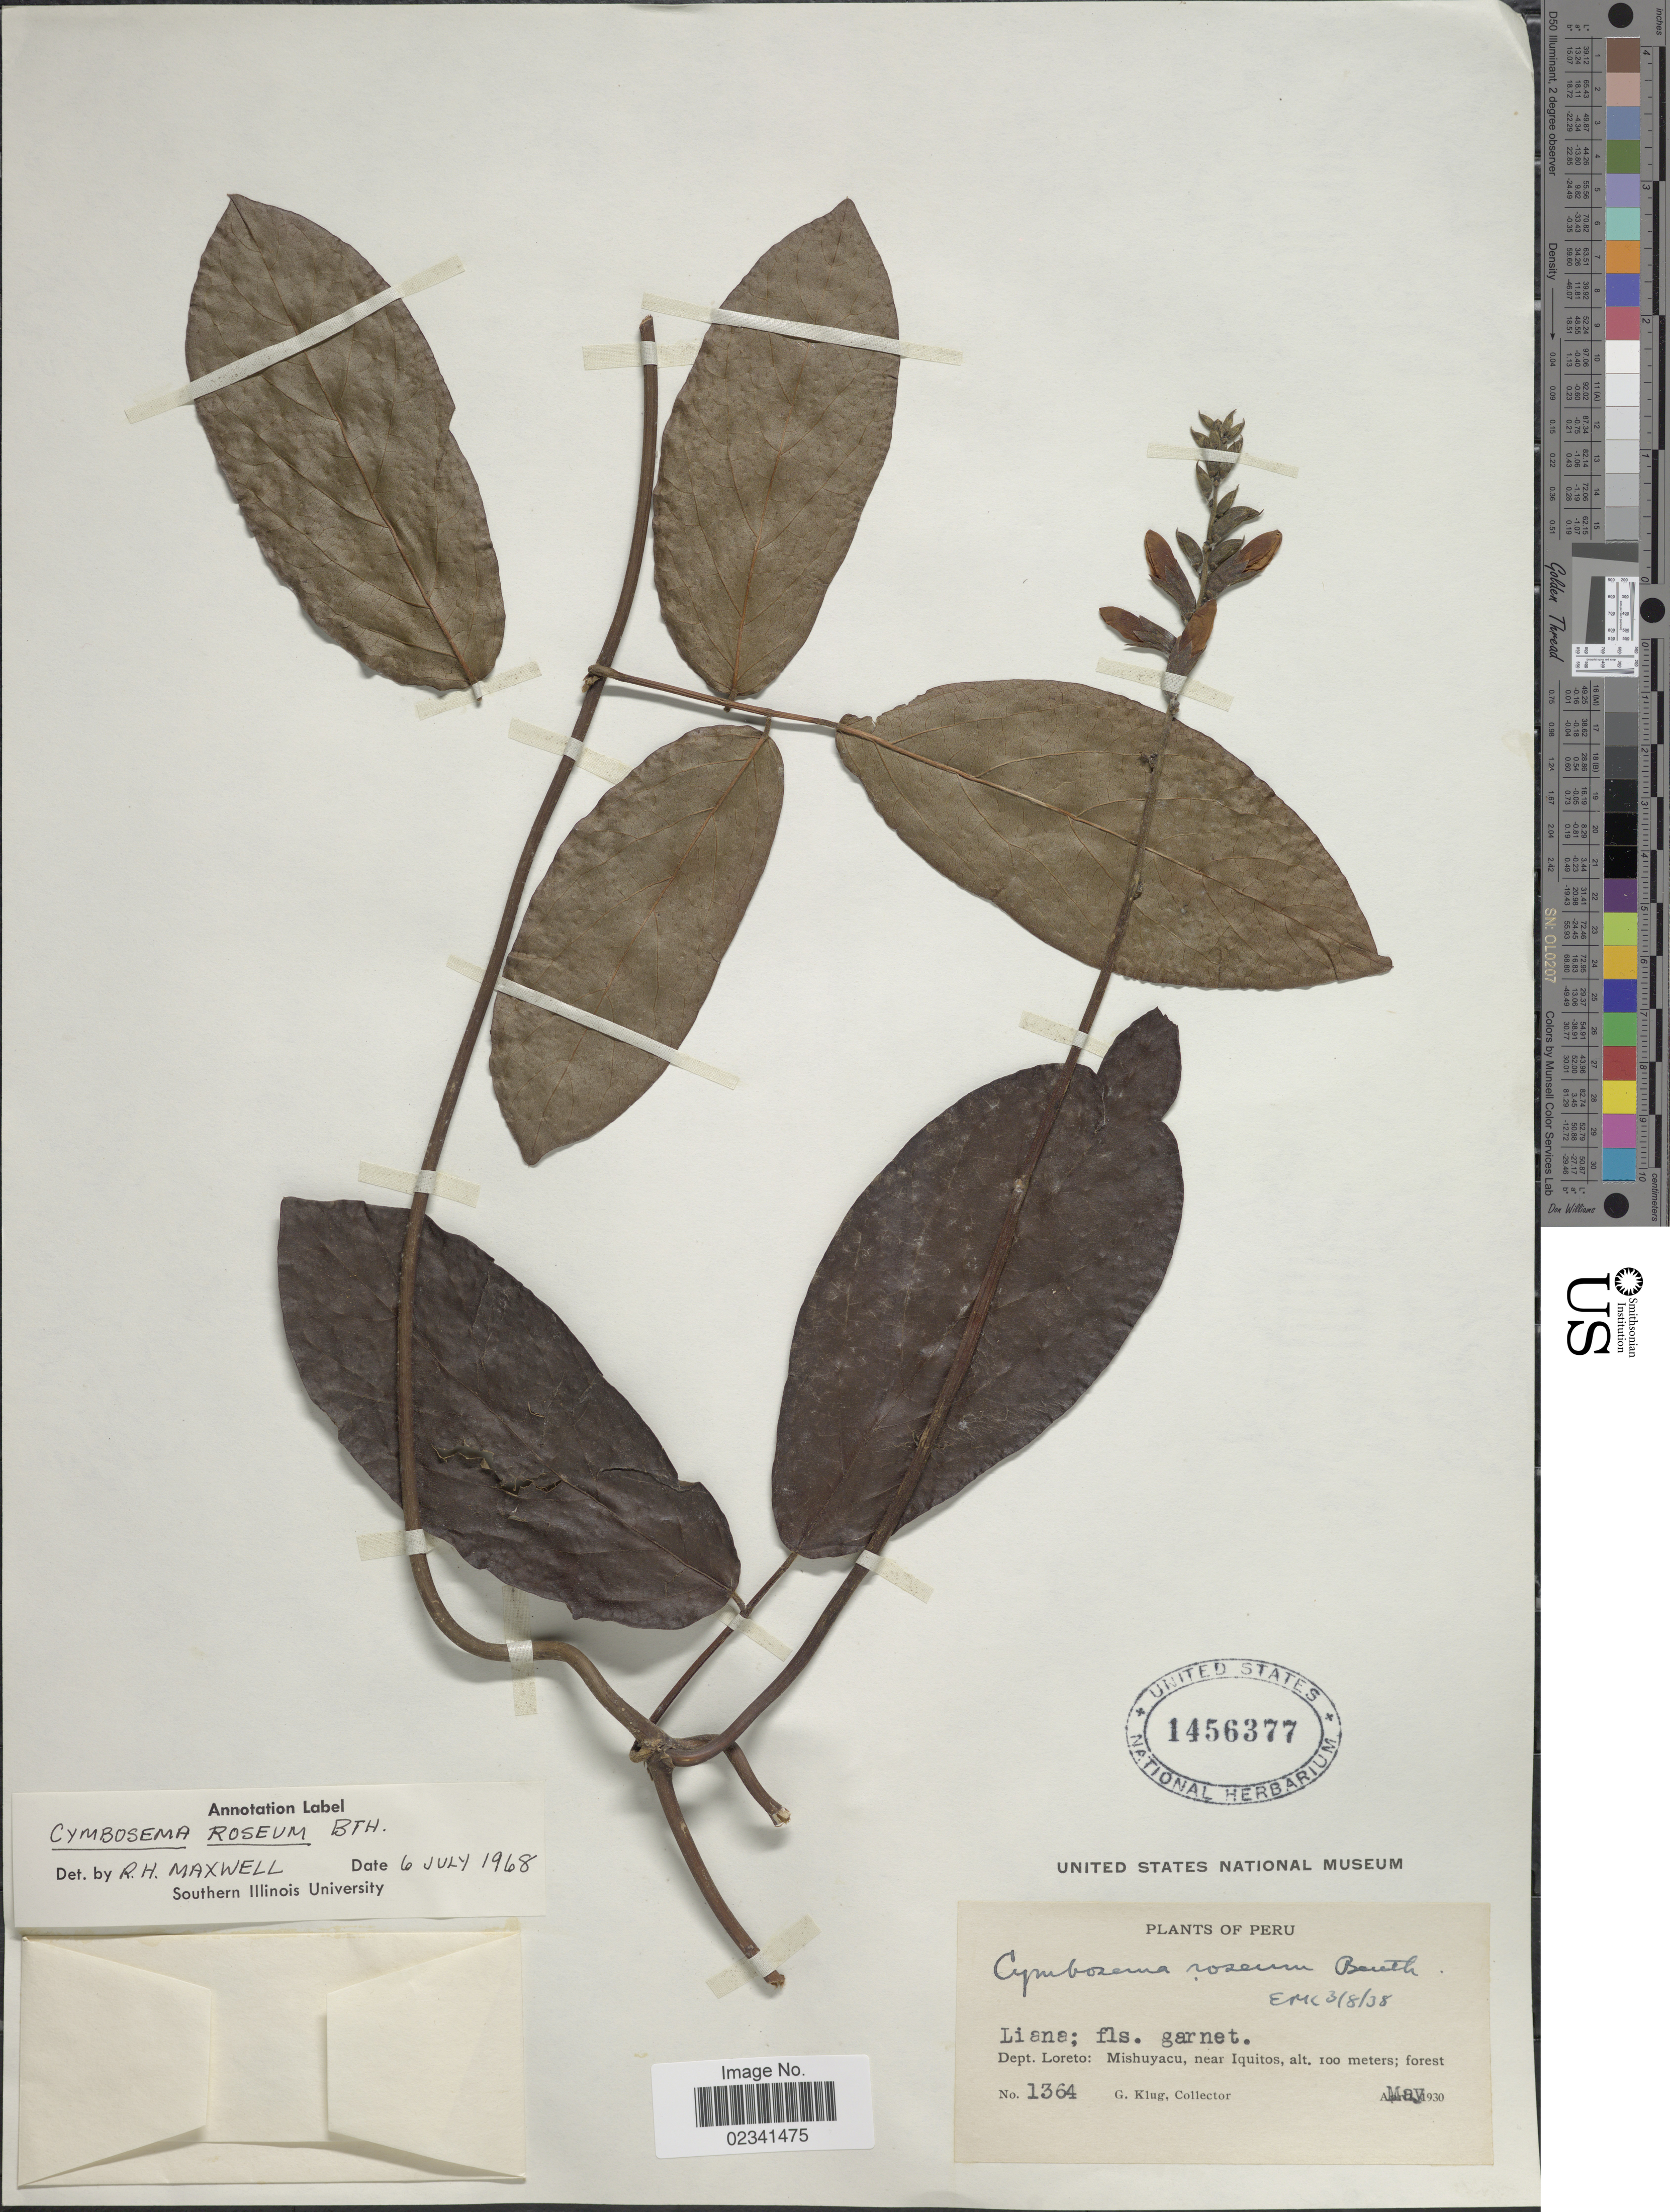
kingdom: Plantae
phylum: Tracheophyta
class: Magnoliopsida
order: Fabales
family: Fabaceae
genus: Cymbosema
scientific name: Cymbosema roseum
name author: Benth.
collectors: G. Klug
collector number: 1364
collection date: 1930-05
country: Peru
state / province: Loreto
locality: Mishuyacu, near Iquitos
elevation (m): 100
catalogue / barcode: US 1456377